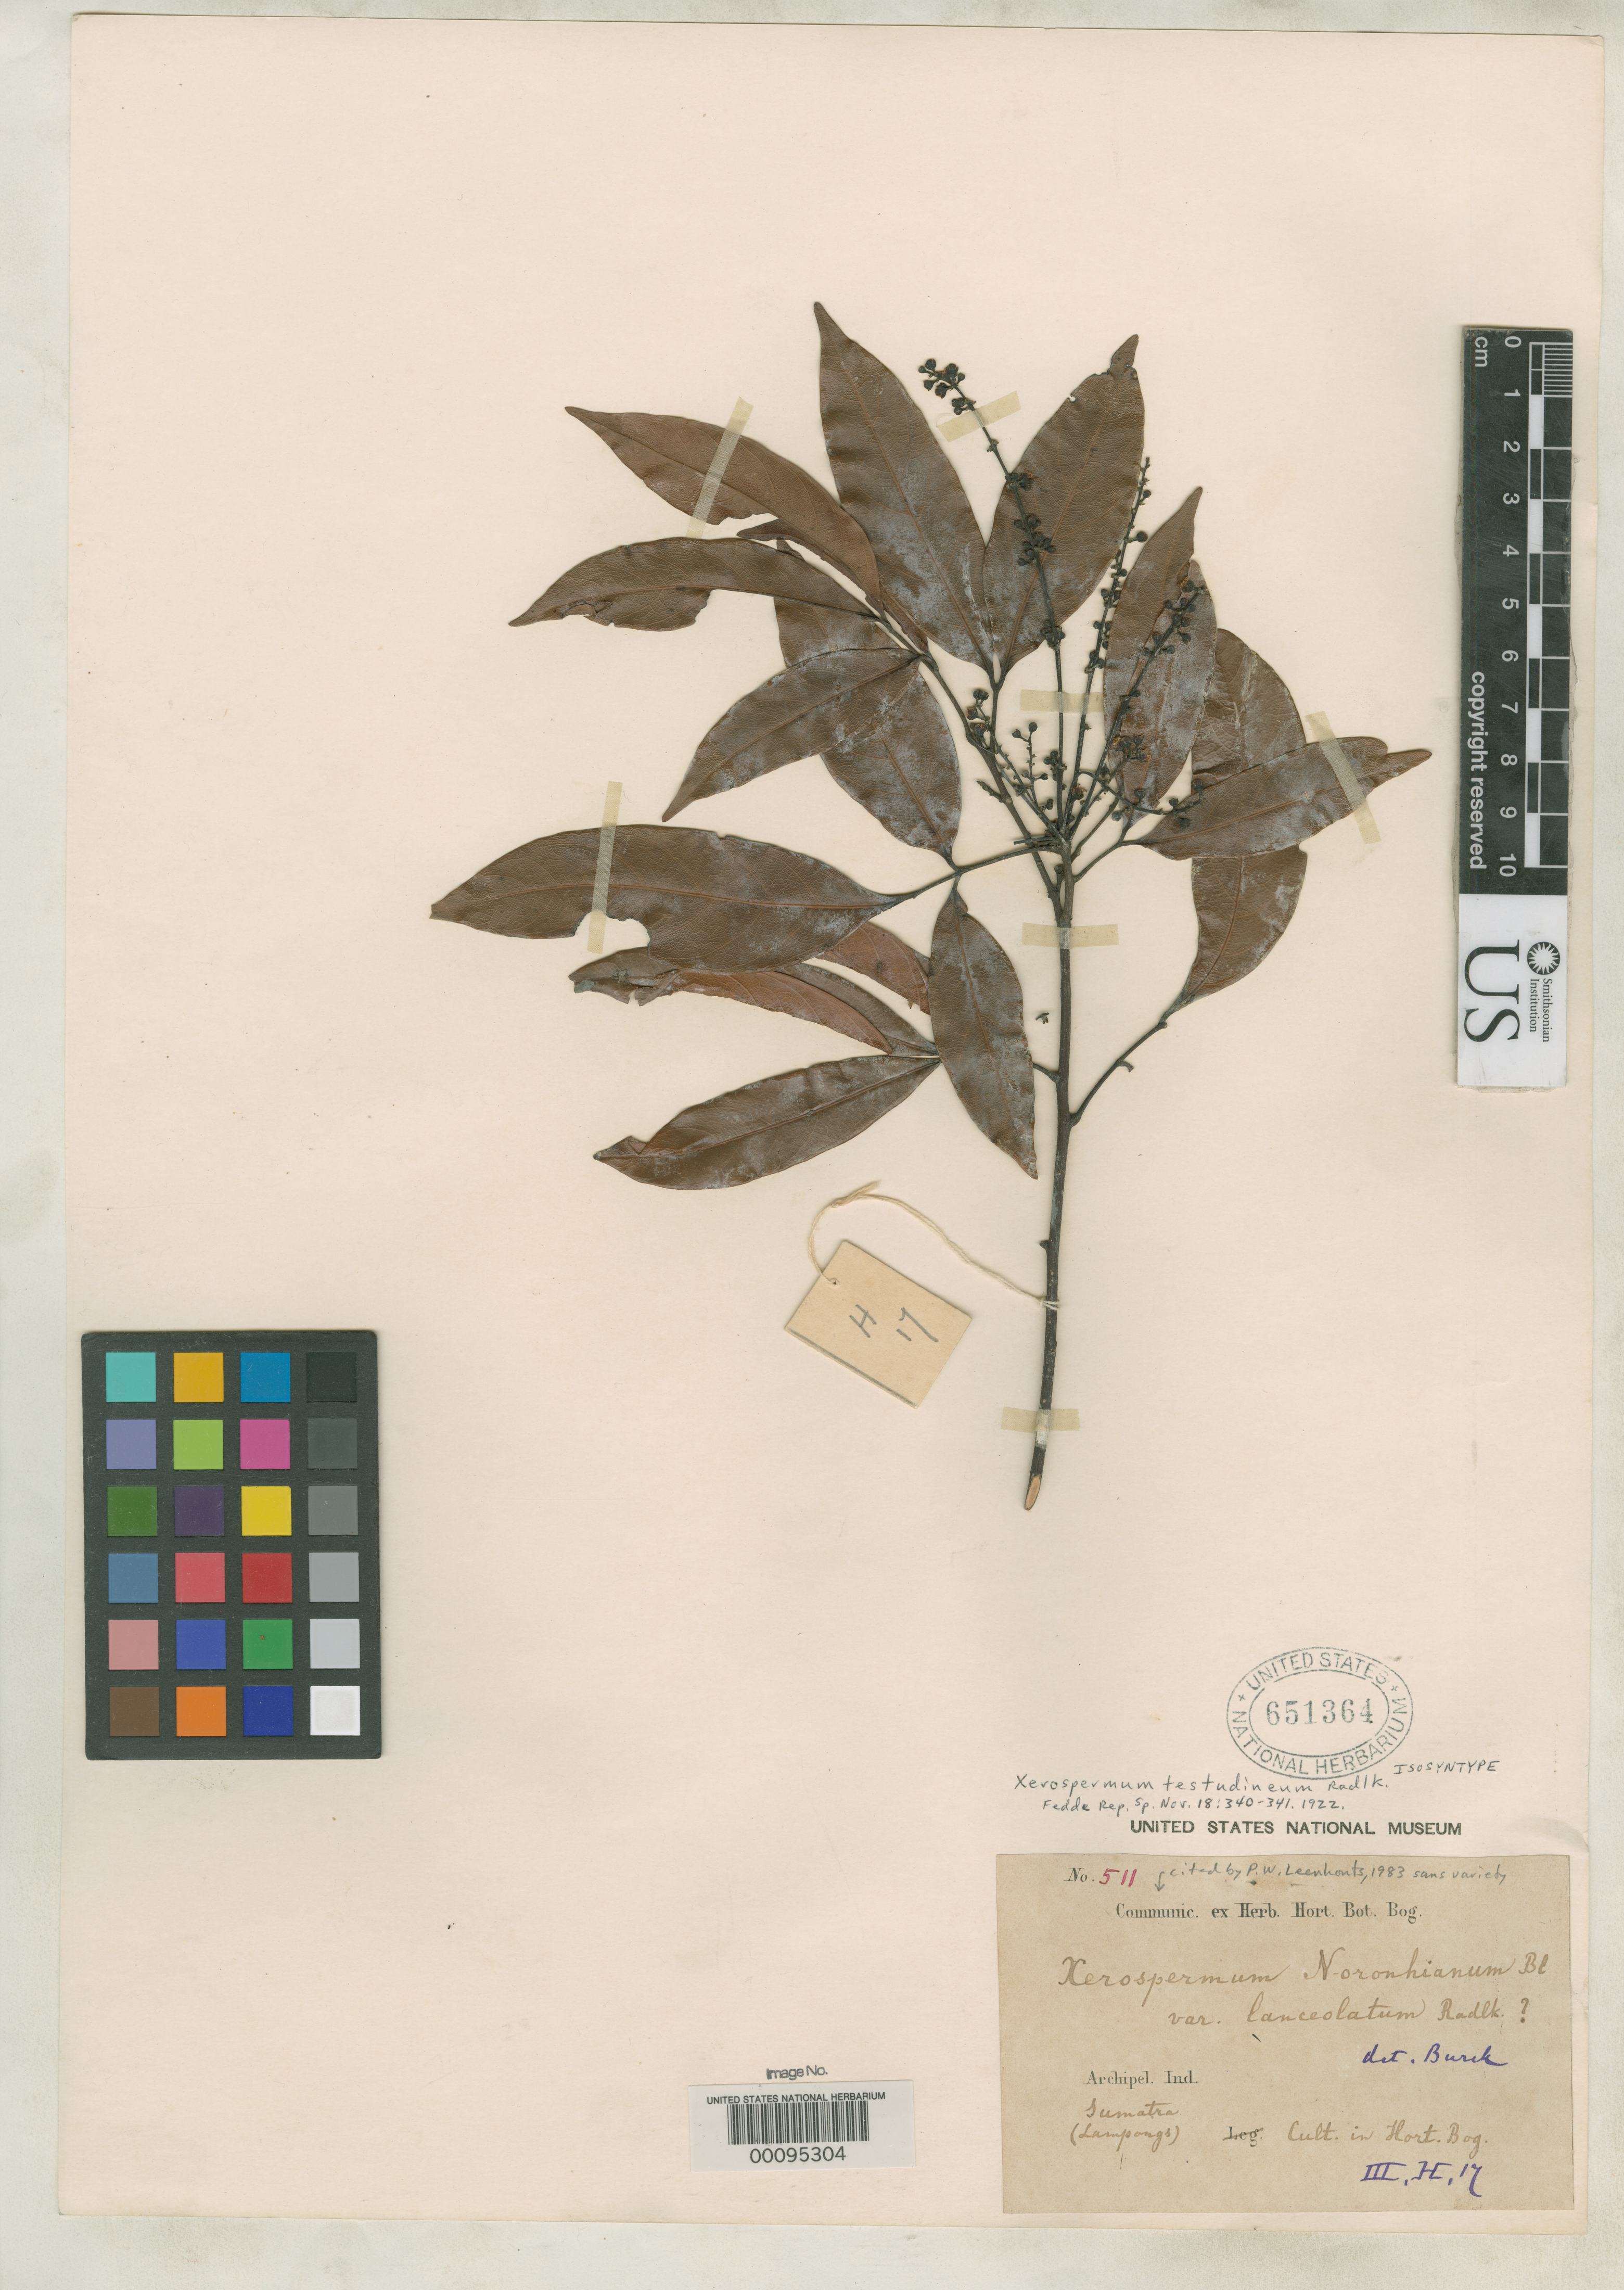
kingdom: Plantae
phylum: Tracheophyta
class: Magnoliopsida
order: Sapindales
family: Sapindaceae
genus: Xerospermum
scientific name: Xerospermum testudineum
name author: Radlk.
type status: Isosyntype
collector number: III, H. 17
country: Indonesia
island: Sumatra Island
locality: Lampongs.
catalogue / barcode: US 651364